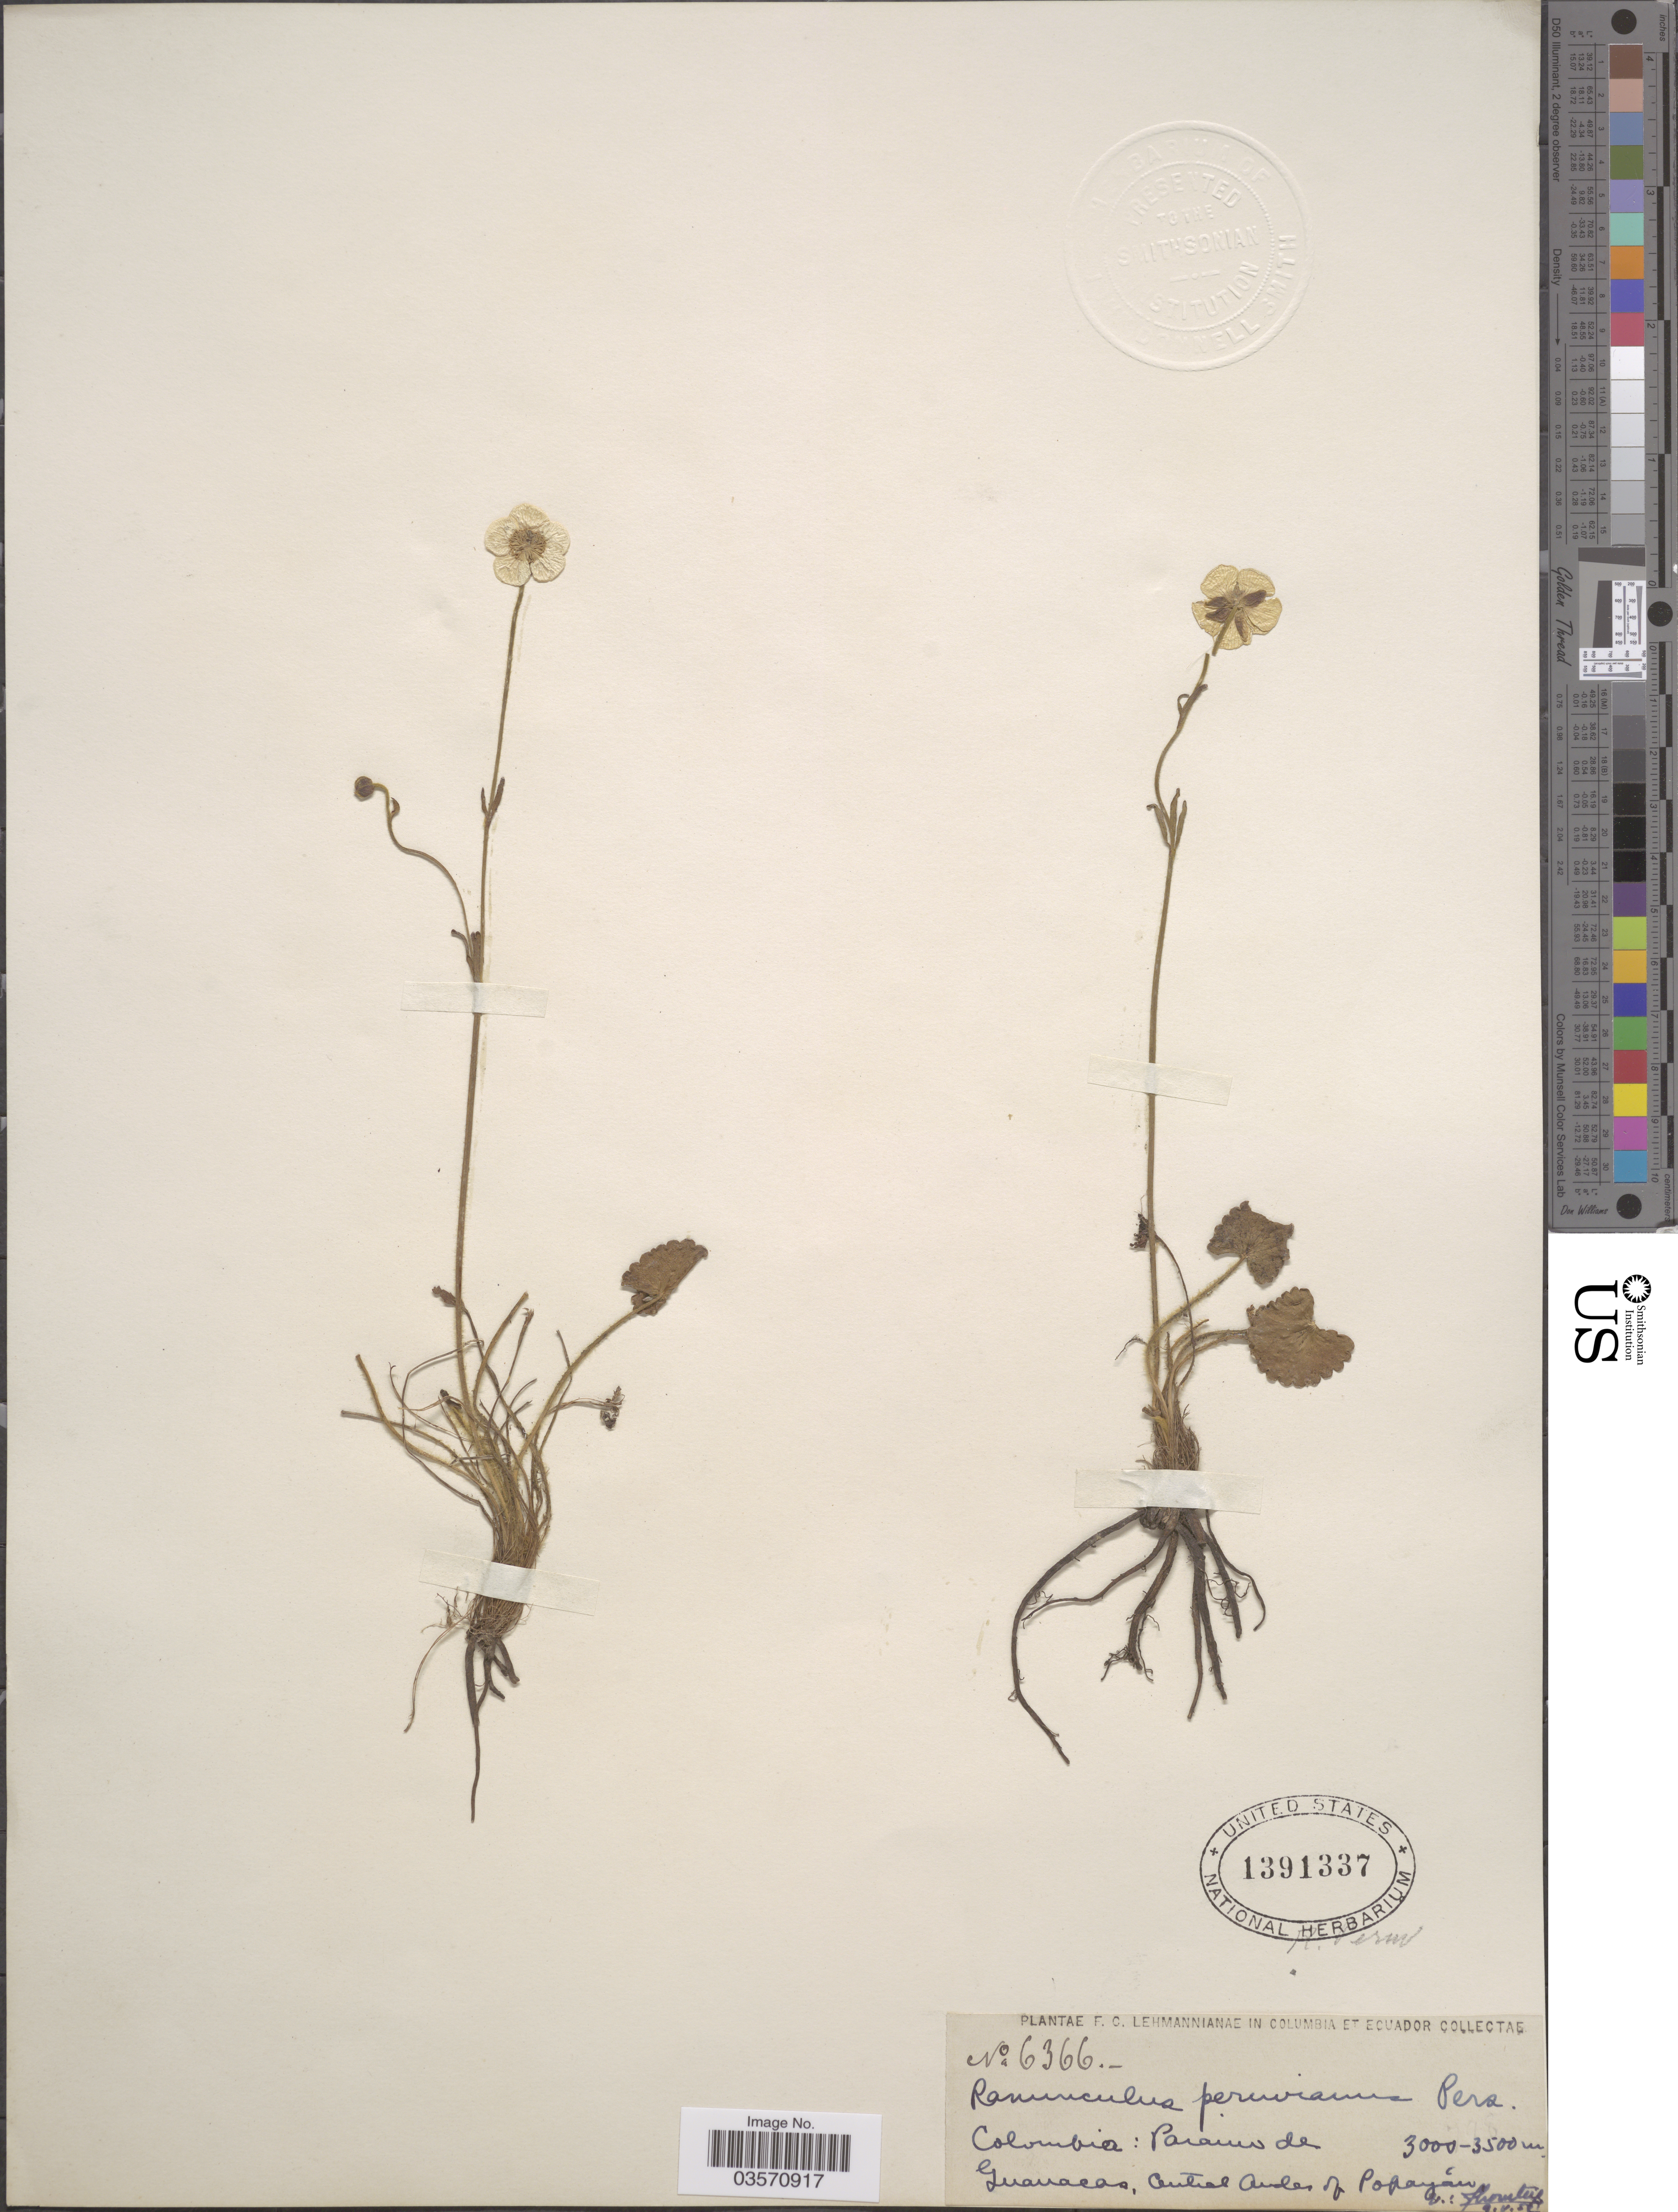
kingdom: Plantae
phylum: Tracheophyta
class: Magnoliopsida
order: Ranunculales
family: Ranunculaceae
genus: Ranunculus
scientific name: Ranunculus peruvianus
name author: Pers.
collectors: F. C. Lehmann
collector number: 6366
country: Colombia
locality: Paramo de Guanacas, Central Andes of Popayán.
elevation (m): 3000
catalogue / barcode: US 1391337